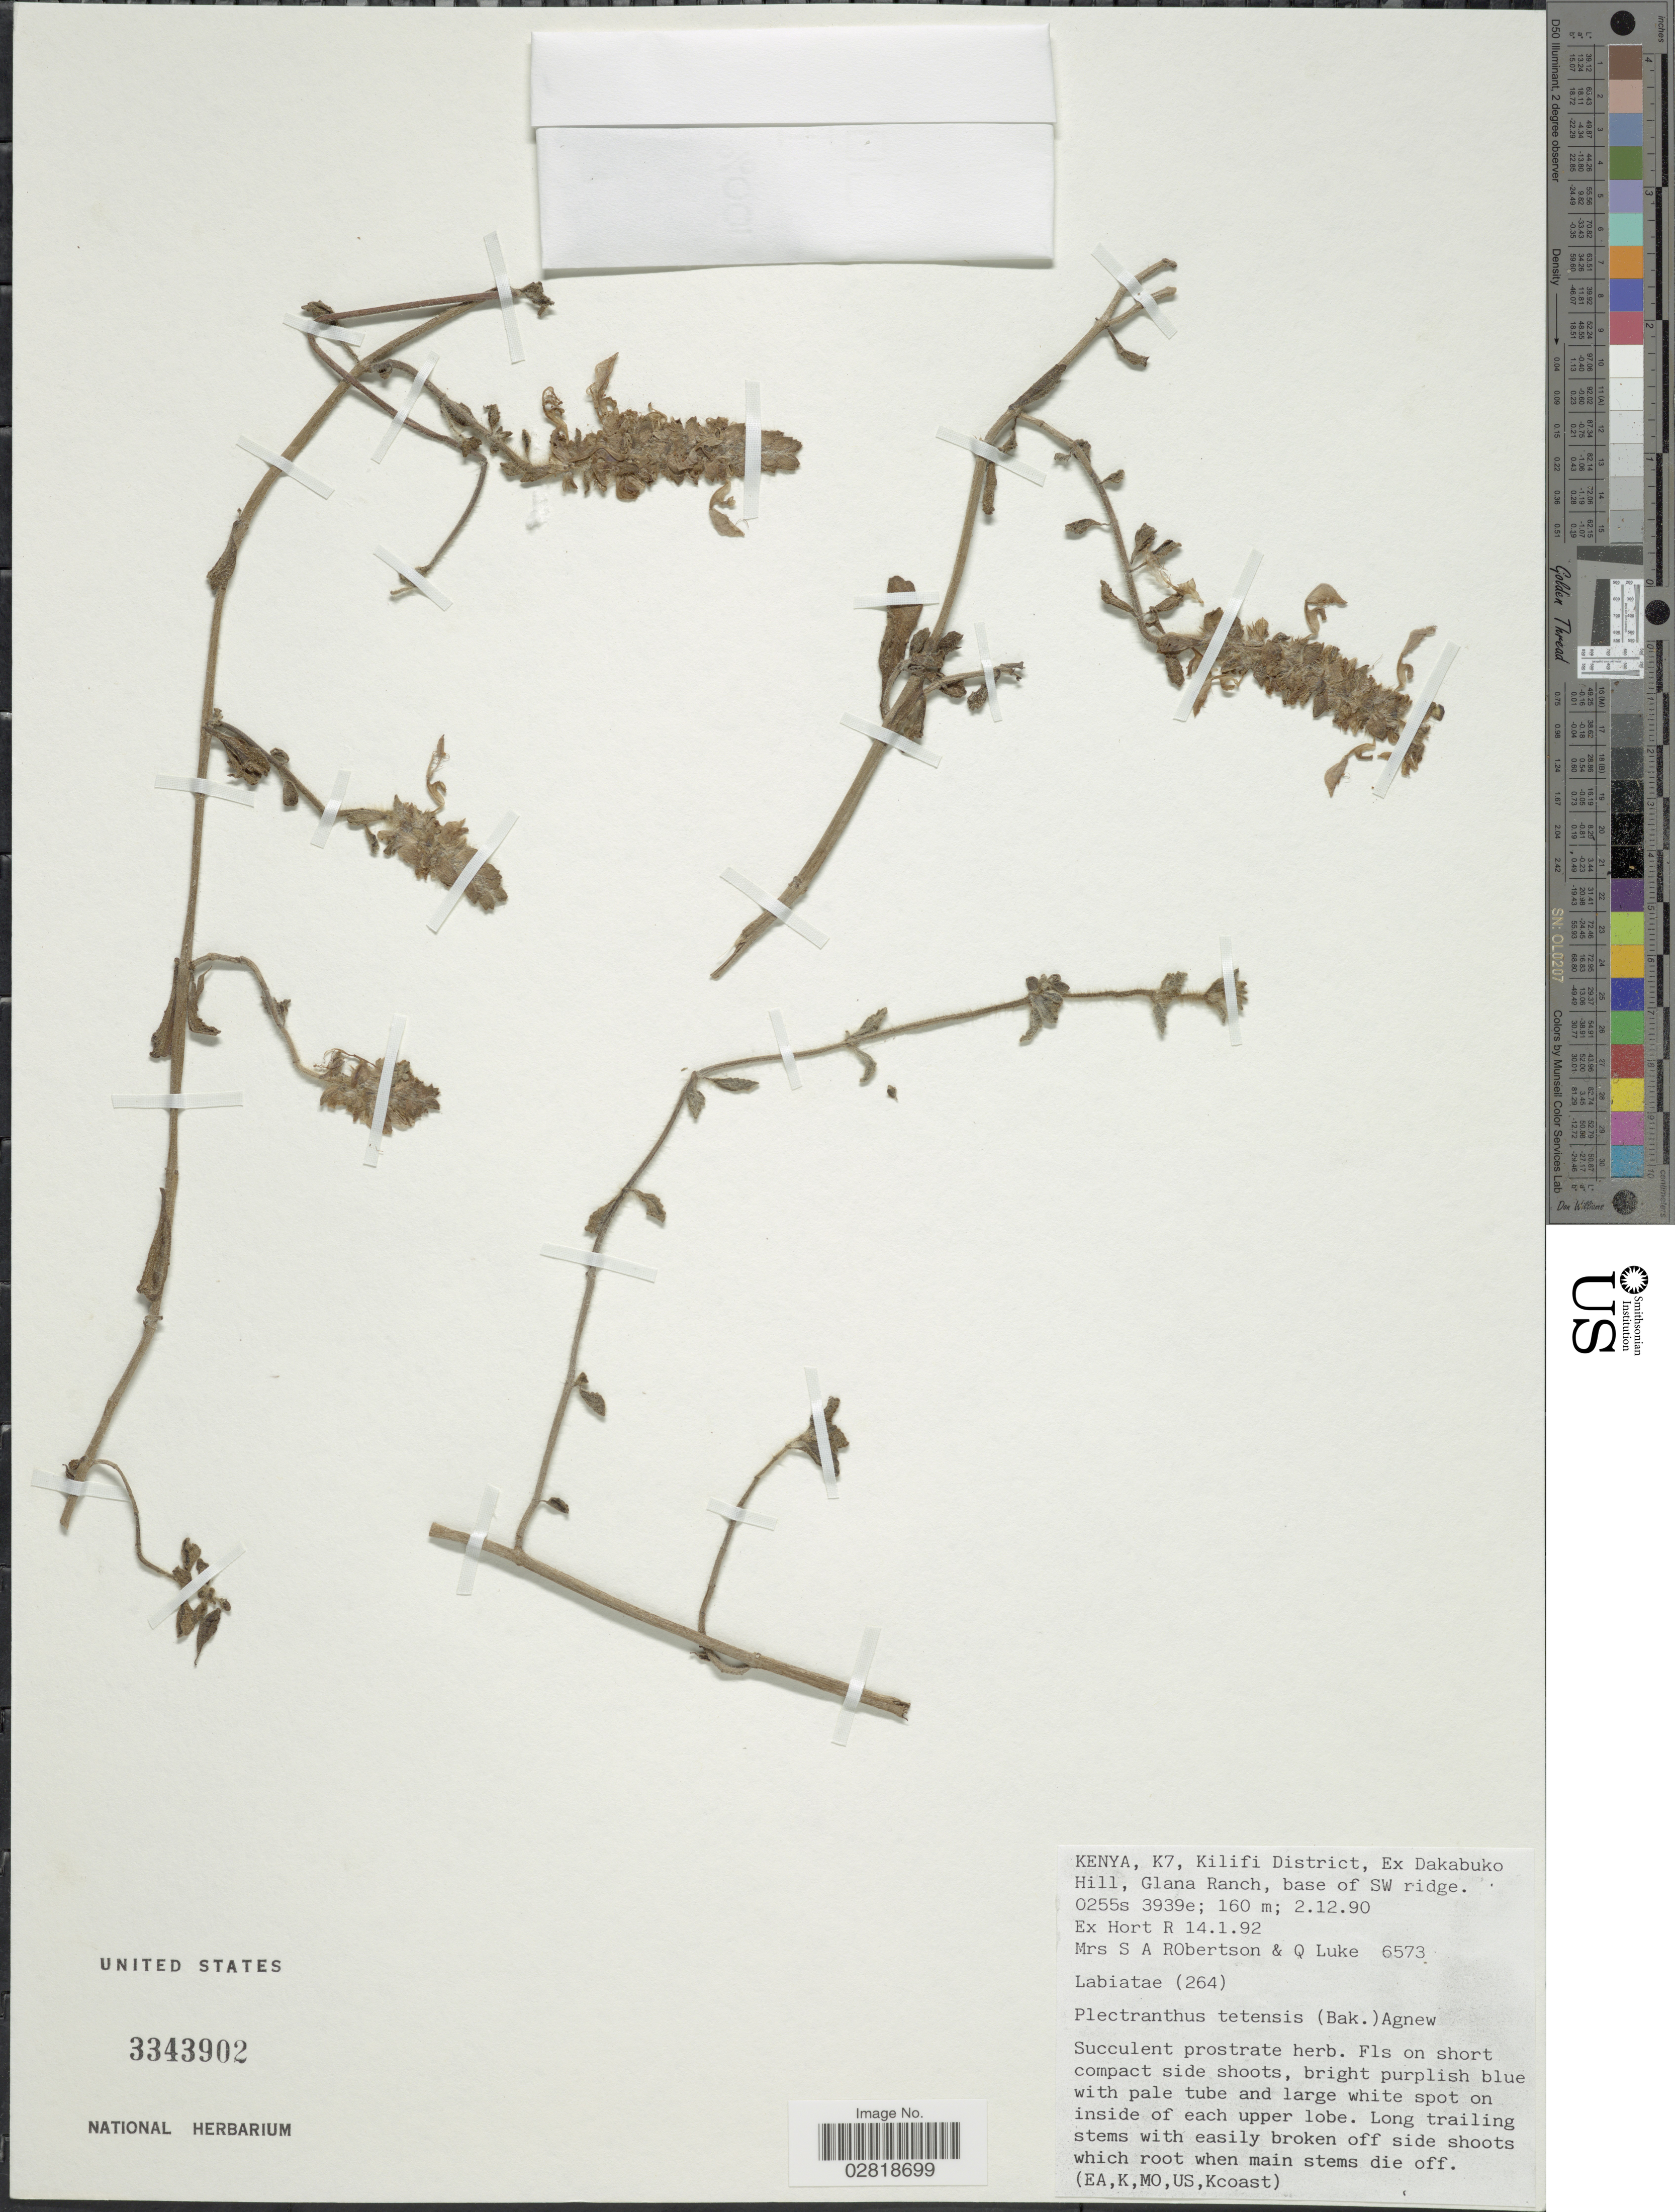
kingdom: Plantae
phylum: Tracheophyta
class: Magnoliopsida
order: Lamiales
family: Lamiaceae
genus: Plectranthus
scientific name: Plectranthus tetensis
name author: (Baker) Agnew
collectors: S. Robertson & Q. Luke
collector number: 6573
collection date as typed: Transcribed d/m/y: 2/12/90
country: Kenya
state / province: Kilifi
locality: K7, Kilifi District, Ex Dakabuko Hill, Glana Ranch, base of SW ridge.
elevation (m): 160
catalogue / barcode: US 3343902